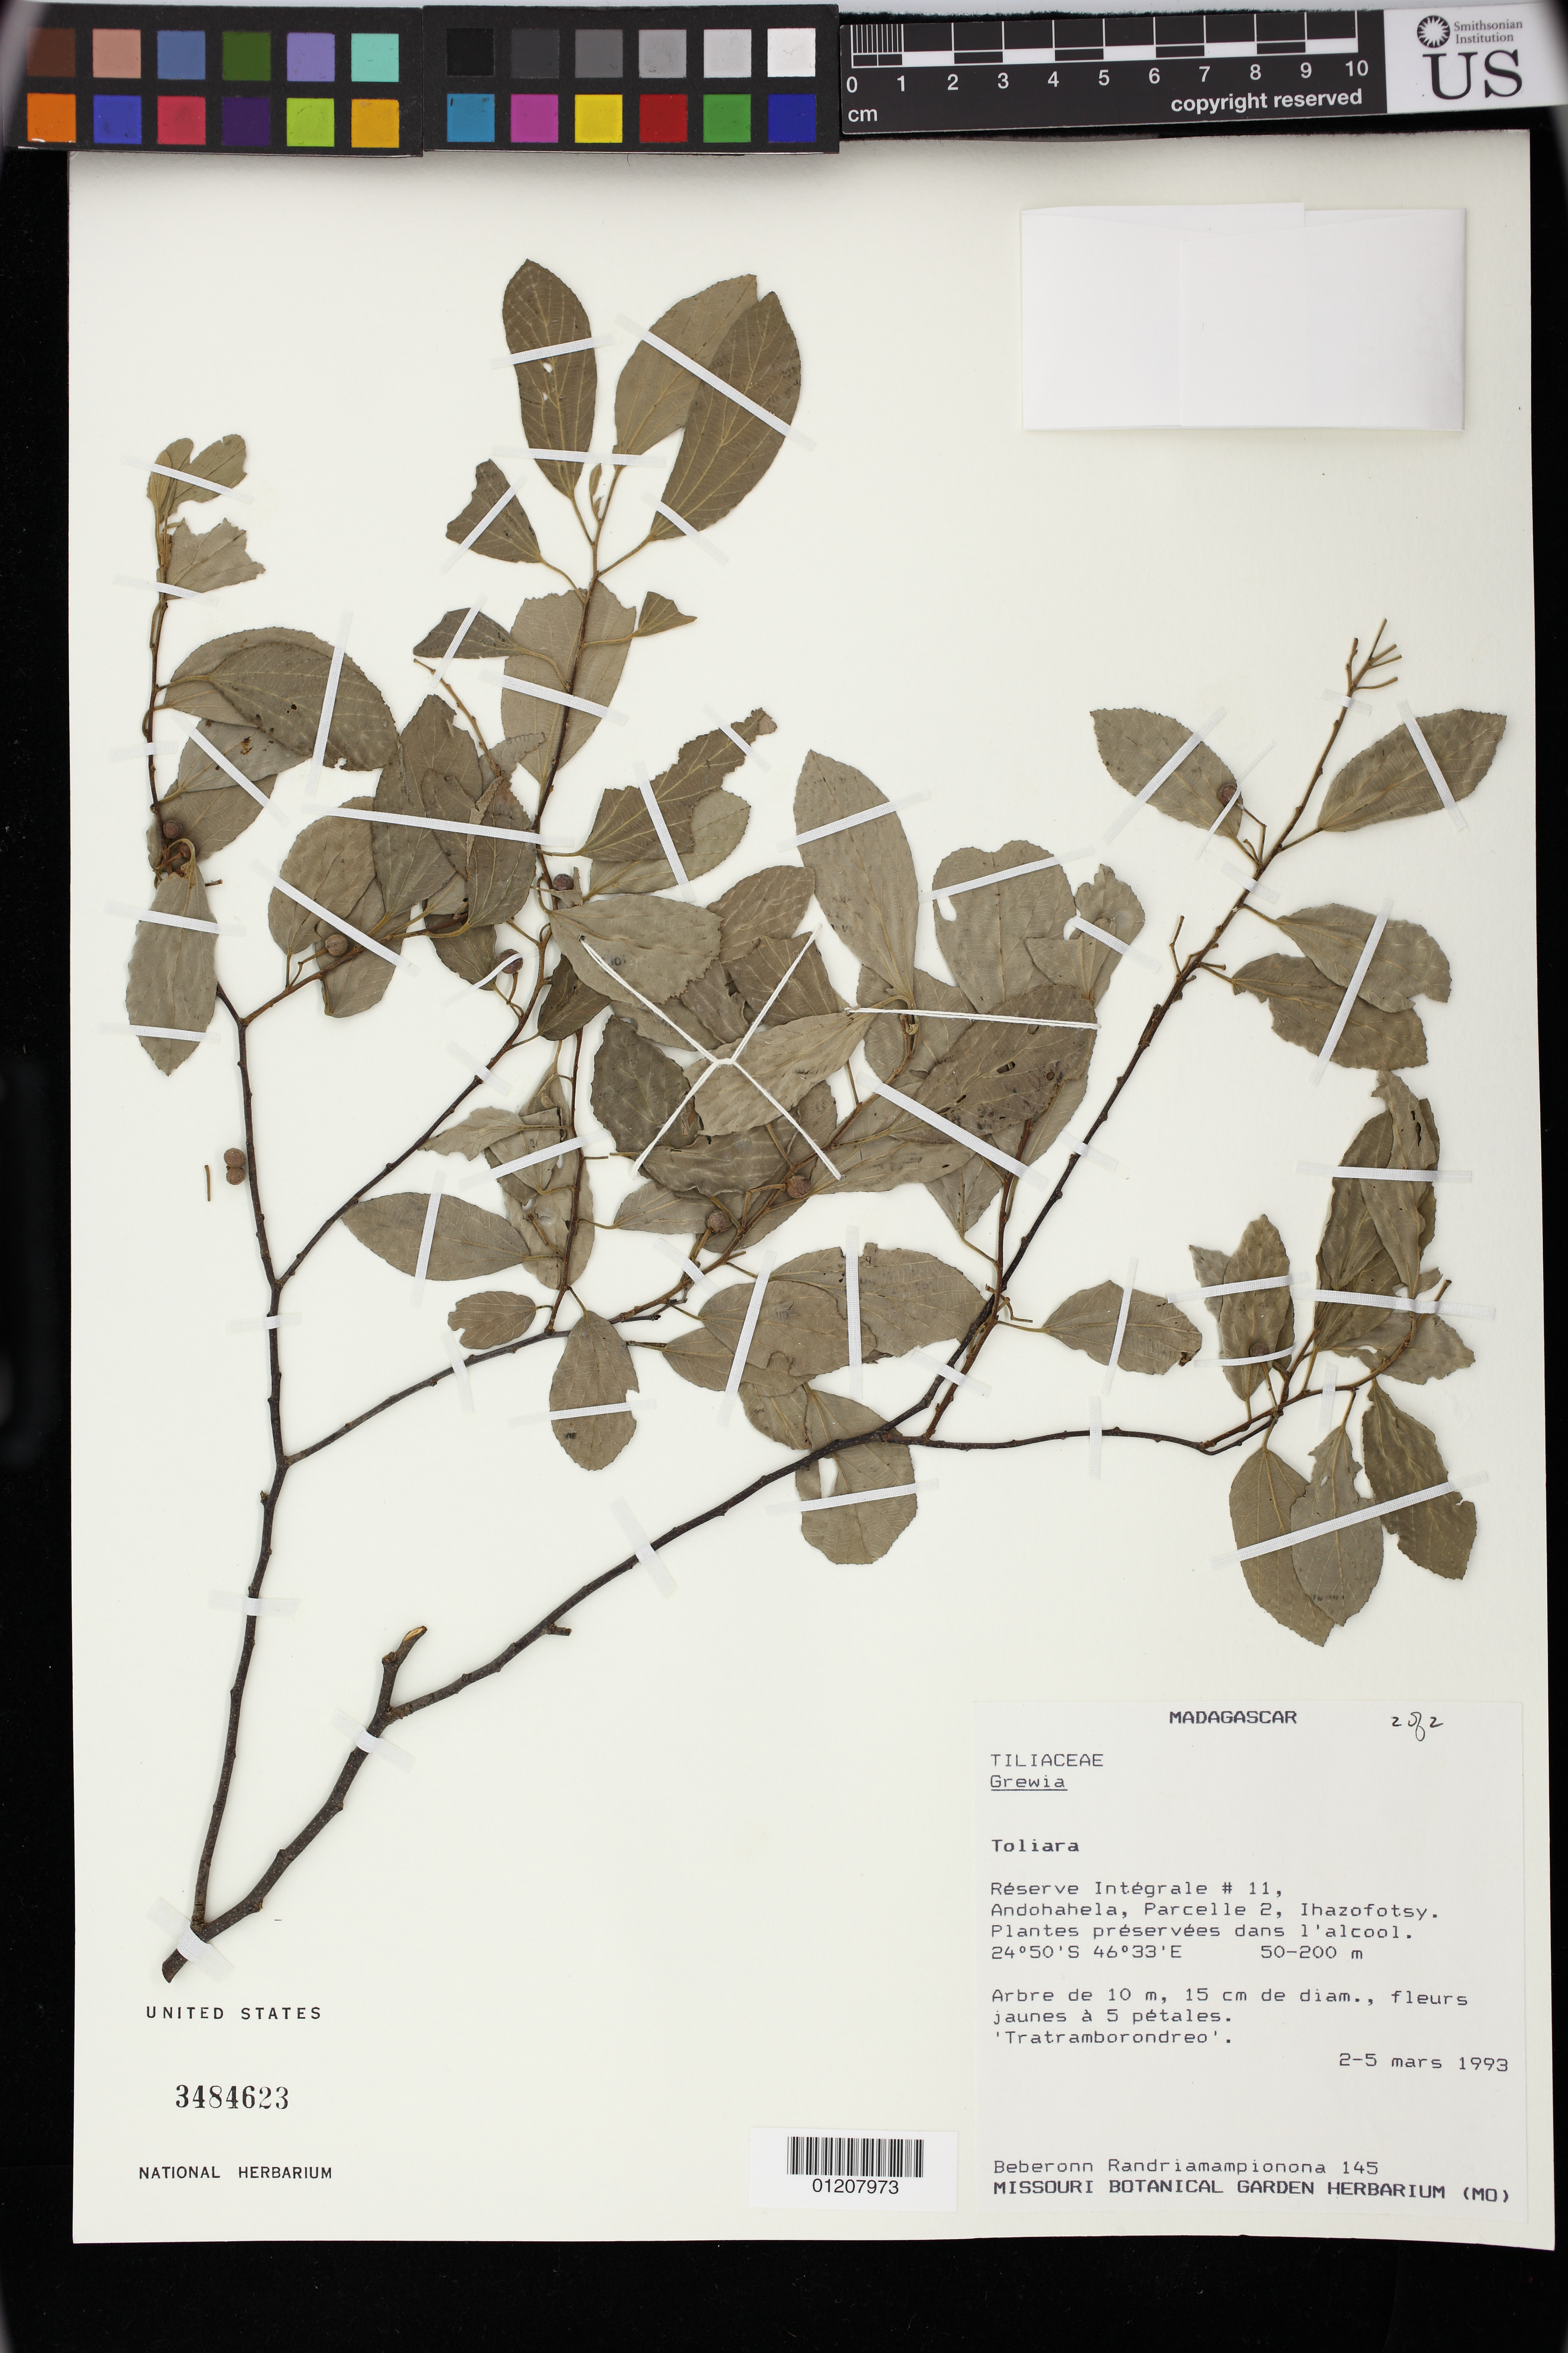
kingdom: Plantae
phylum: Tracheophyta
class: Magnoliopsida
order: Malvales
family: Malvaceae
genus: Grewia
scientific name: Grewia leucophylla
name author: Capuron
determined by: Dorr, Laurence J., Curator (BOT), Smithsonian Institution - National Museum of Natural History (UNITED STATES)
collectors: B. Randriamampionona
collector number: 145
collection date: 1993-03-02/1993-03-05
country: Madagascar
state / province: Anosy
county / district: Tolanaro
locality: Toliara. Reserve Integrale #11, Andohahela, Parcelle 2, Ihazofotsy.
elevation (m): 50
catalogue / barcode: US 3484623